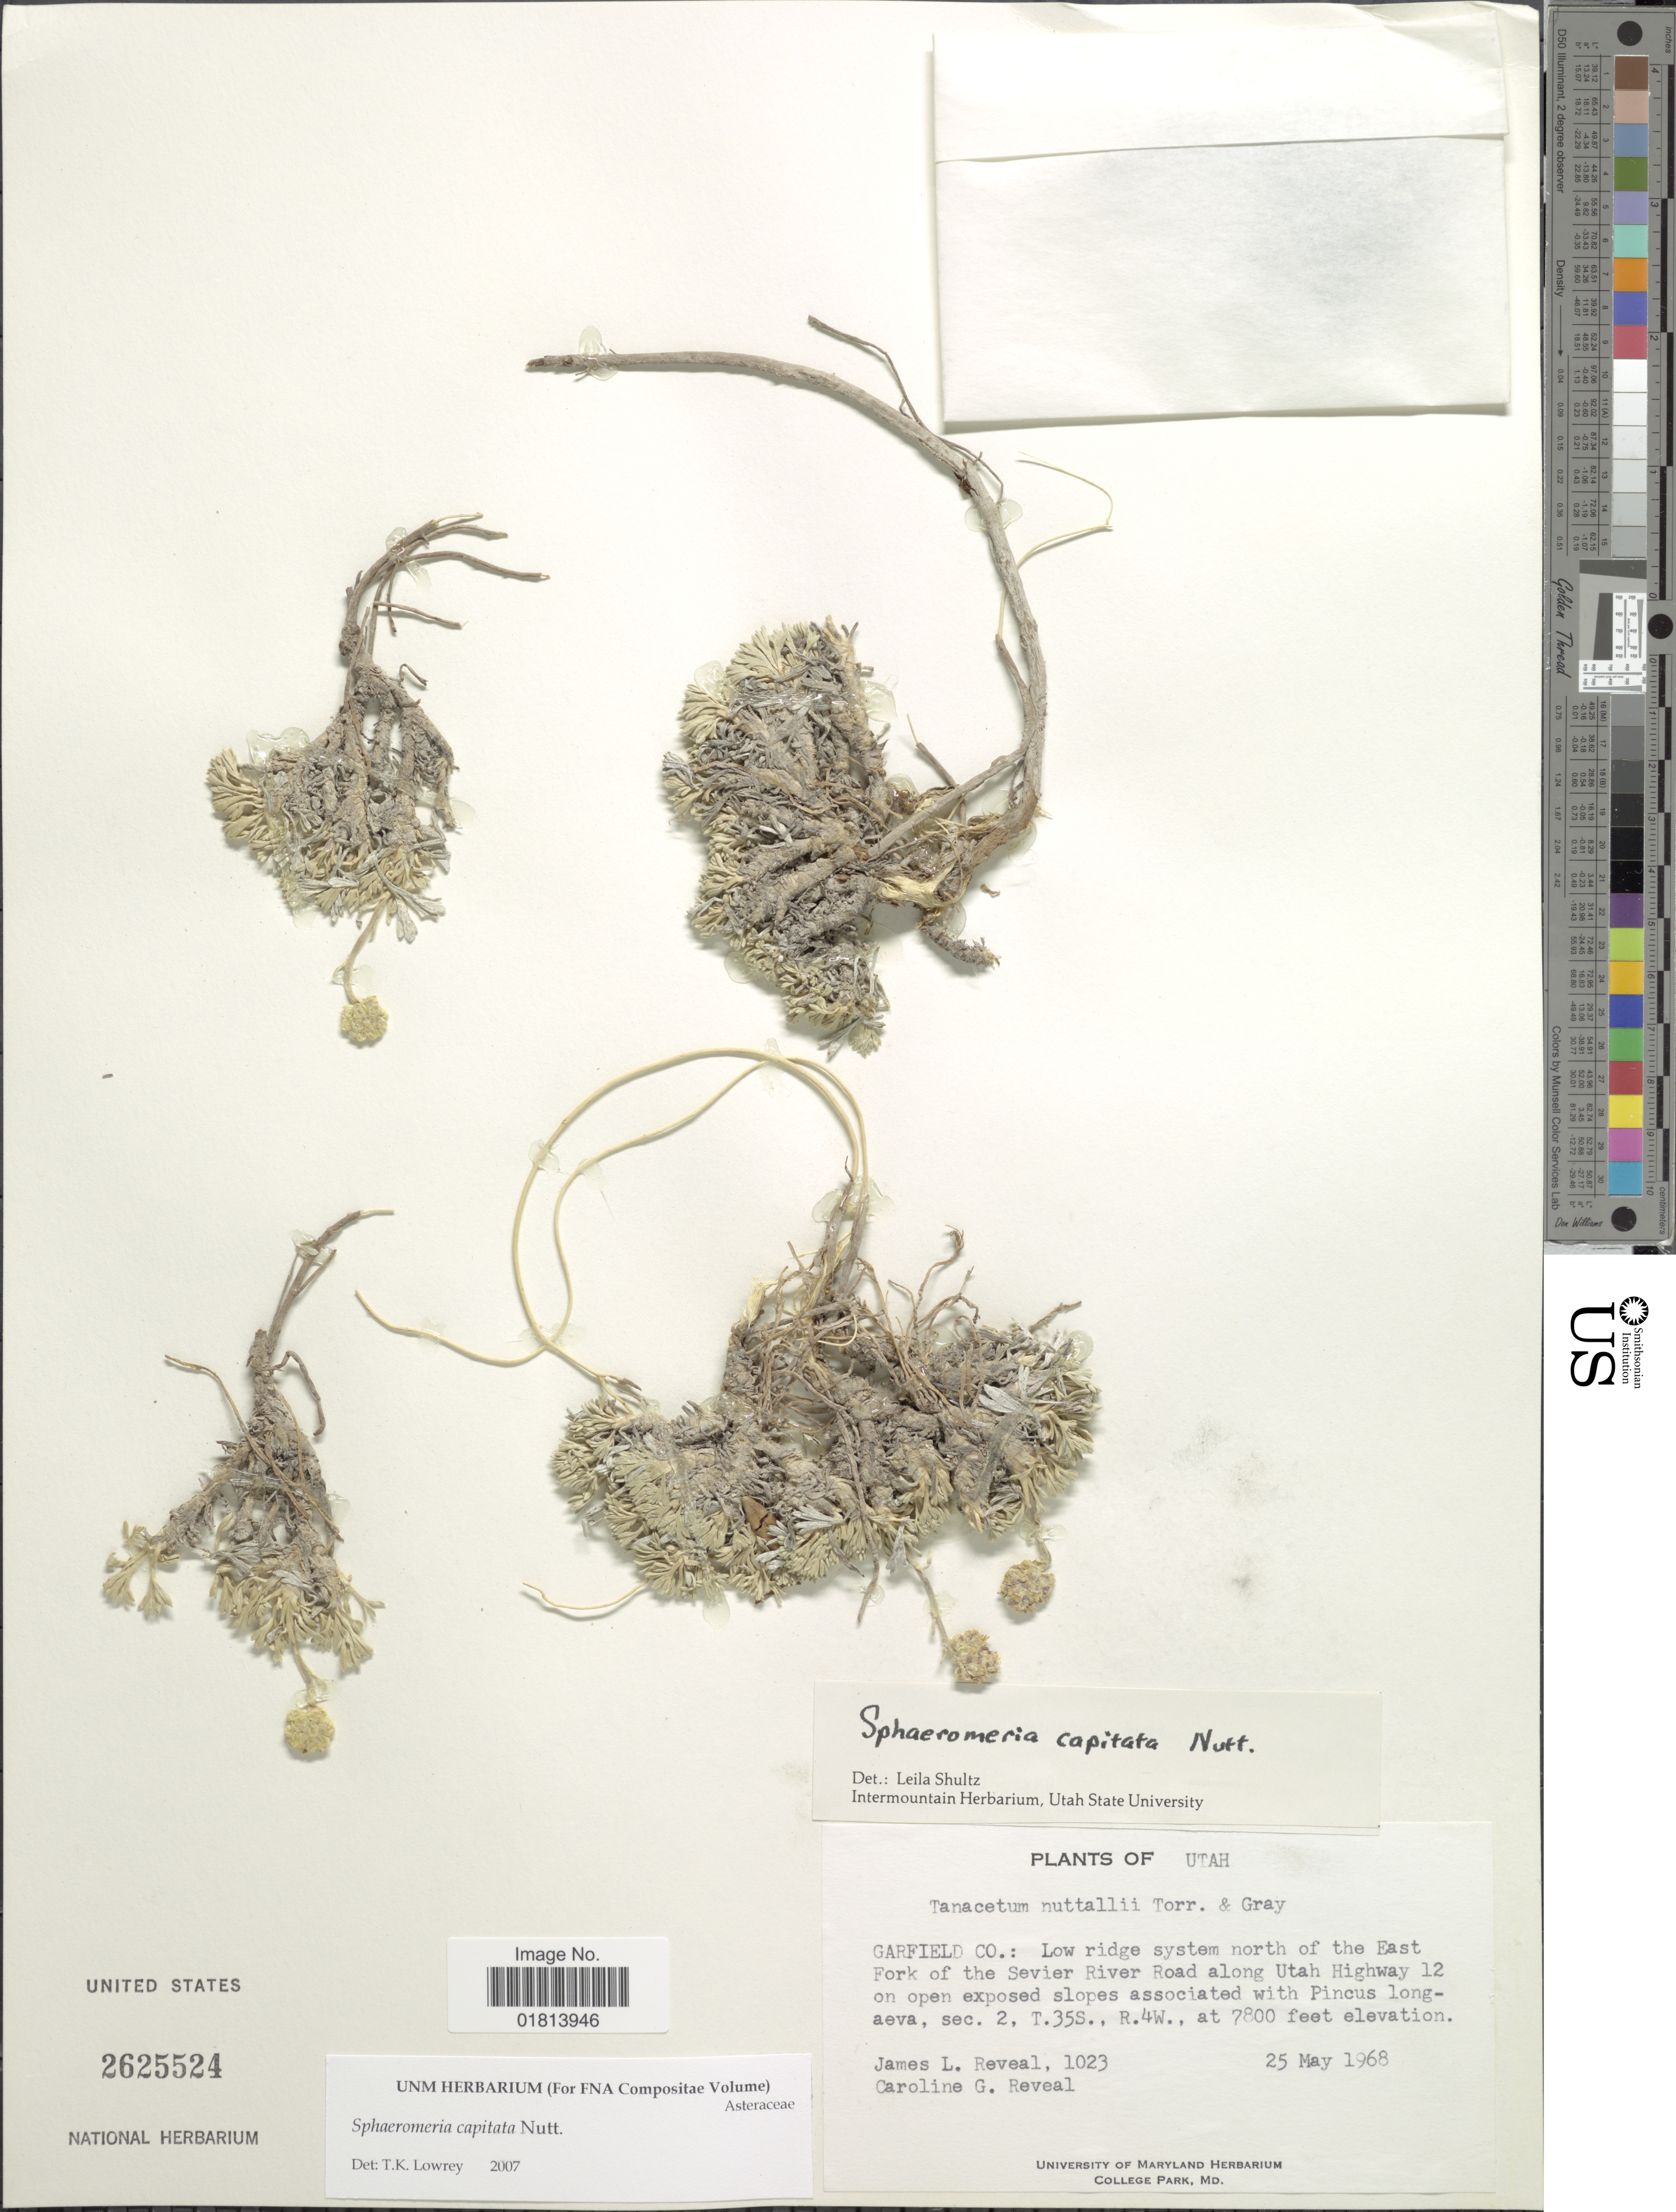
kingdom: Plantae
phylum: Tracheophyta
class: Magnoliopsida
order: Asterales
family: Asteraceae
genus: Sphaeromeria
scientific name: Sphaeromeria capitata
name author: Nutt.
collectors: J. L. Reveal & C. G. Reveal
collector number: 1023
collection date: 1968-05-25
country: United States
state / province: Utah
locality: Garfield Co.: Low ridge syste, north of the East Fork of the Sevier River Road along Utah Highway 12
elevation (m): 2377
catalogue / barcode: US 2625524